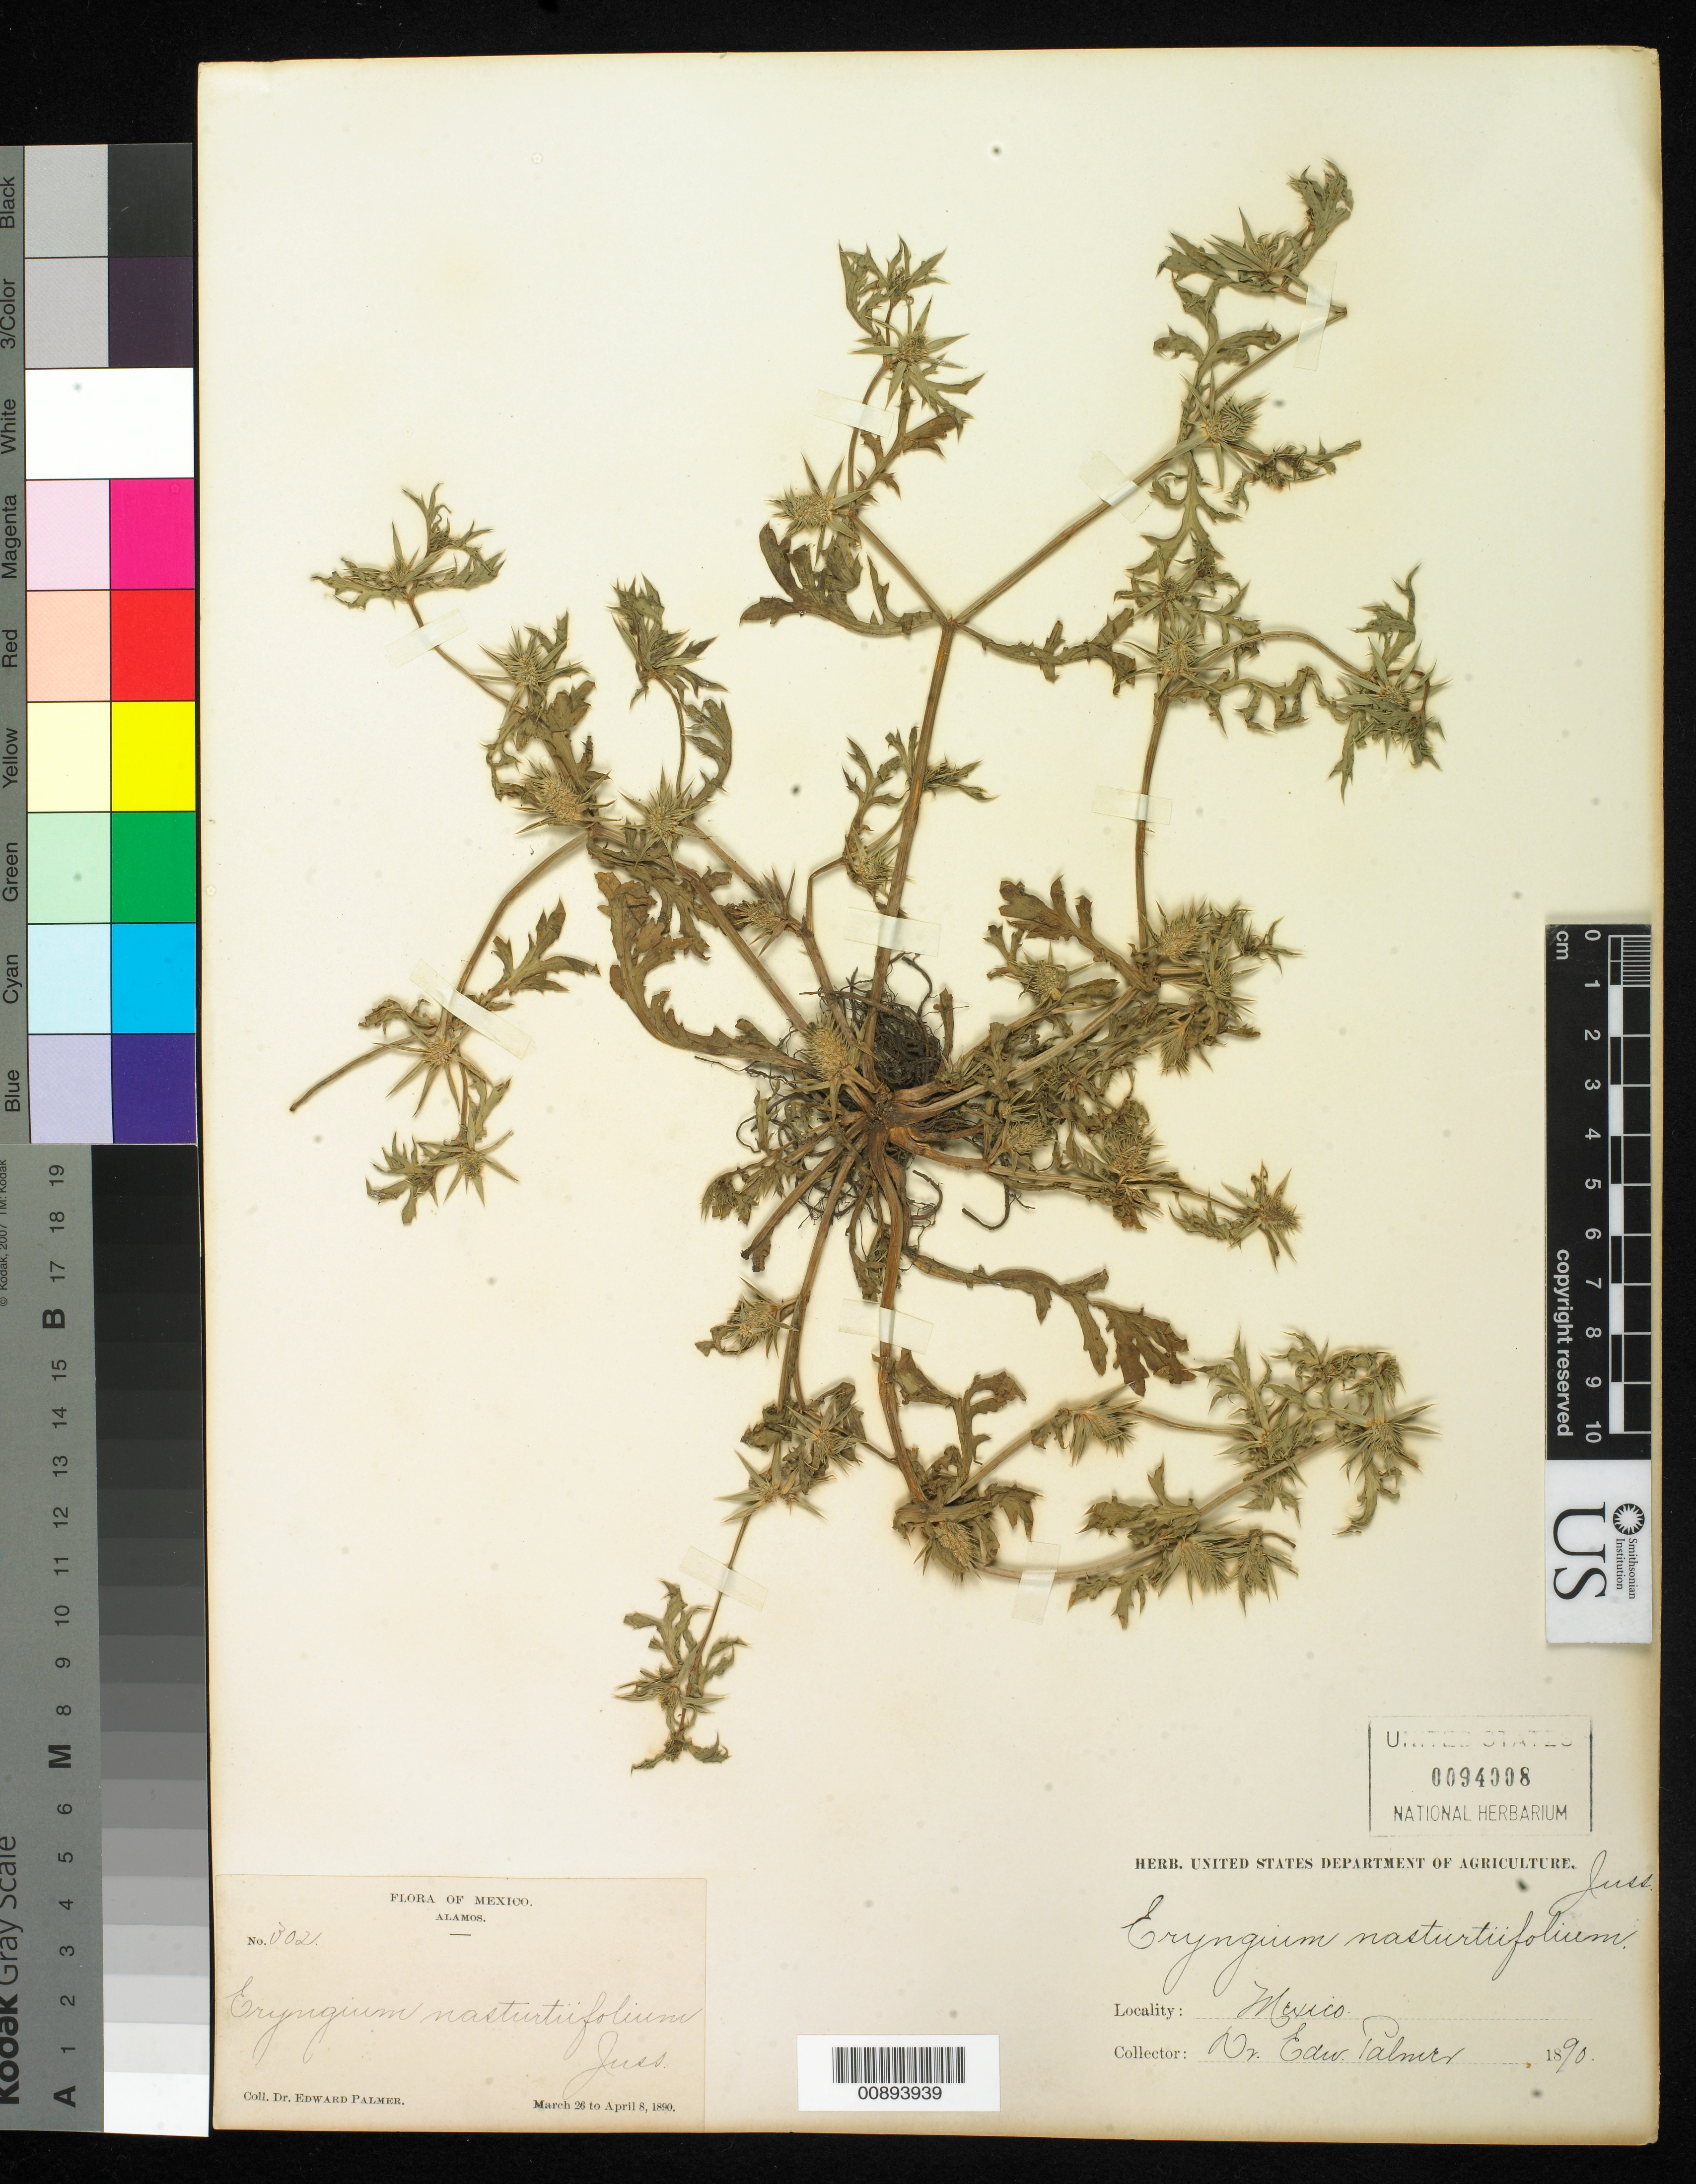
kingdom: Plantae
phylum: Tracheophyta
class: Magnoliopsida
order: Apiales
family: Apiaceae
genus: Eryngium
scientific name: Eryngium nasturtiifolium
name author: Juss. ex F. Delaroche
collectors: E. Palmer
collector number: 302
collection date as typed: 26 Mar 1890 to 08 Apr 1890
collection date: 1890-03-26/1890-04-08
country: Mexico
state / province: Sonora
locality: Alamos, Sonora.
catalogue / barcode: US 94008